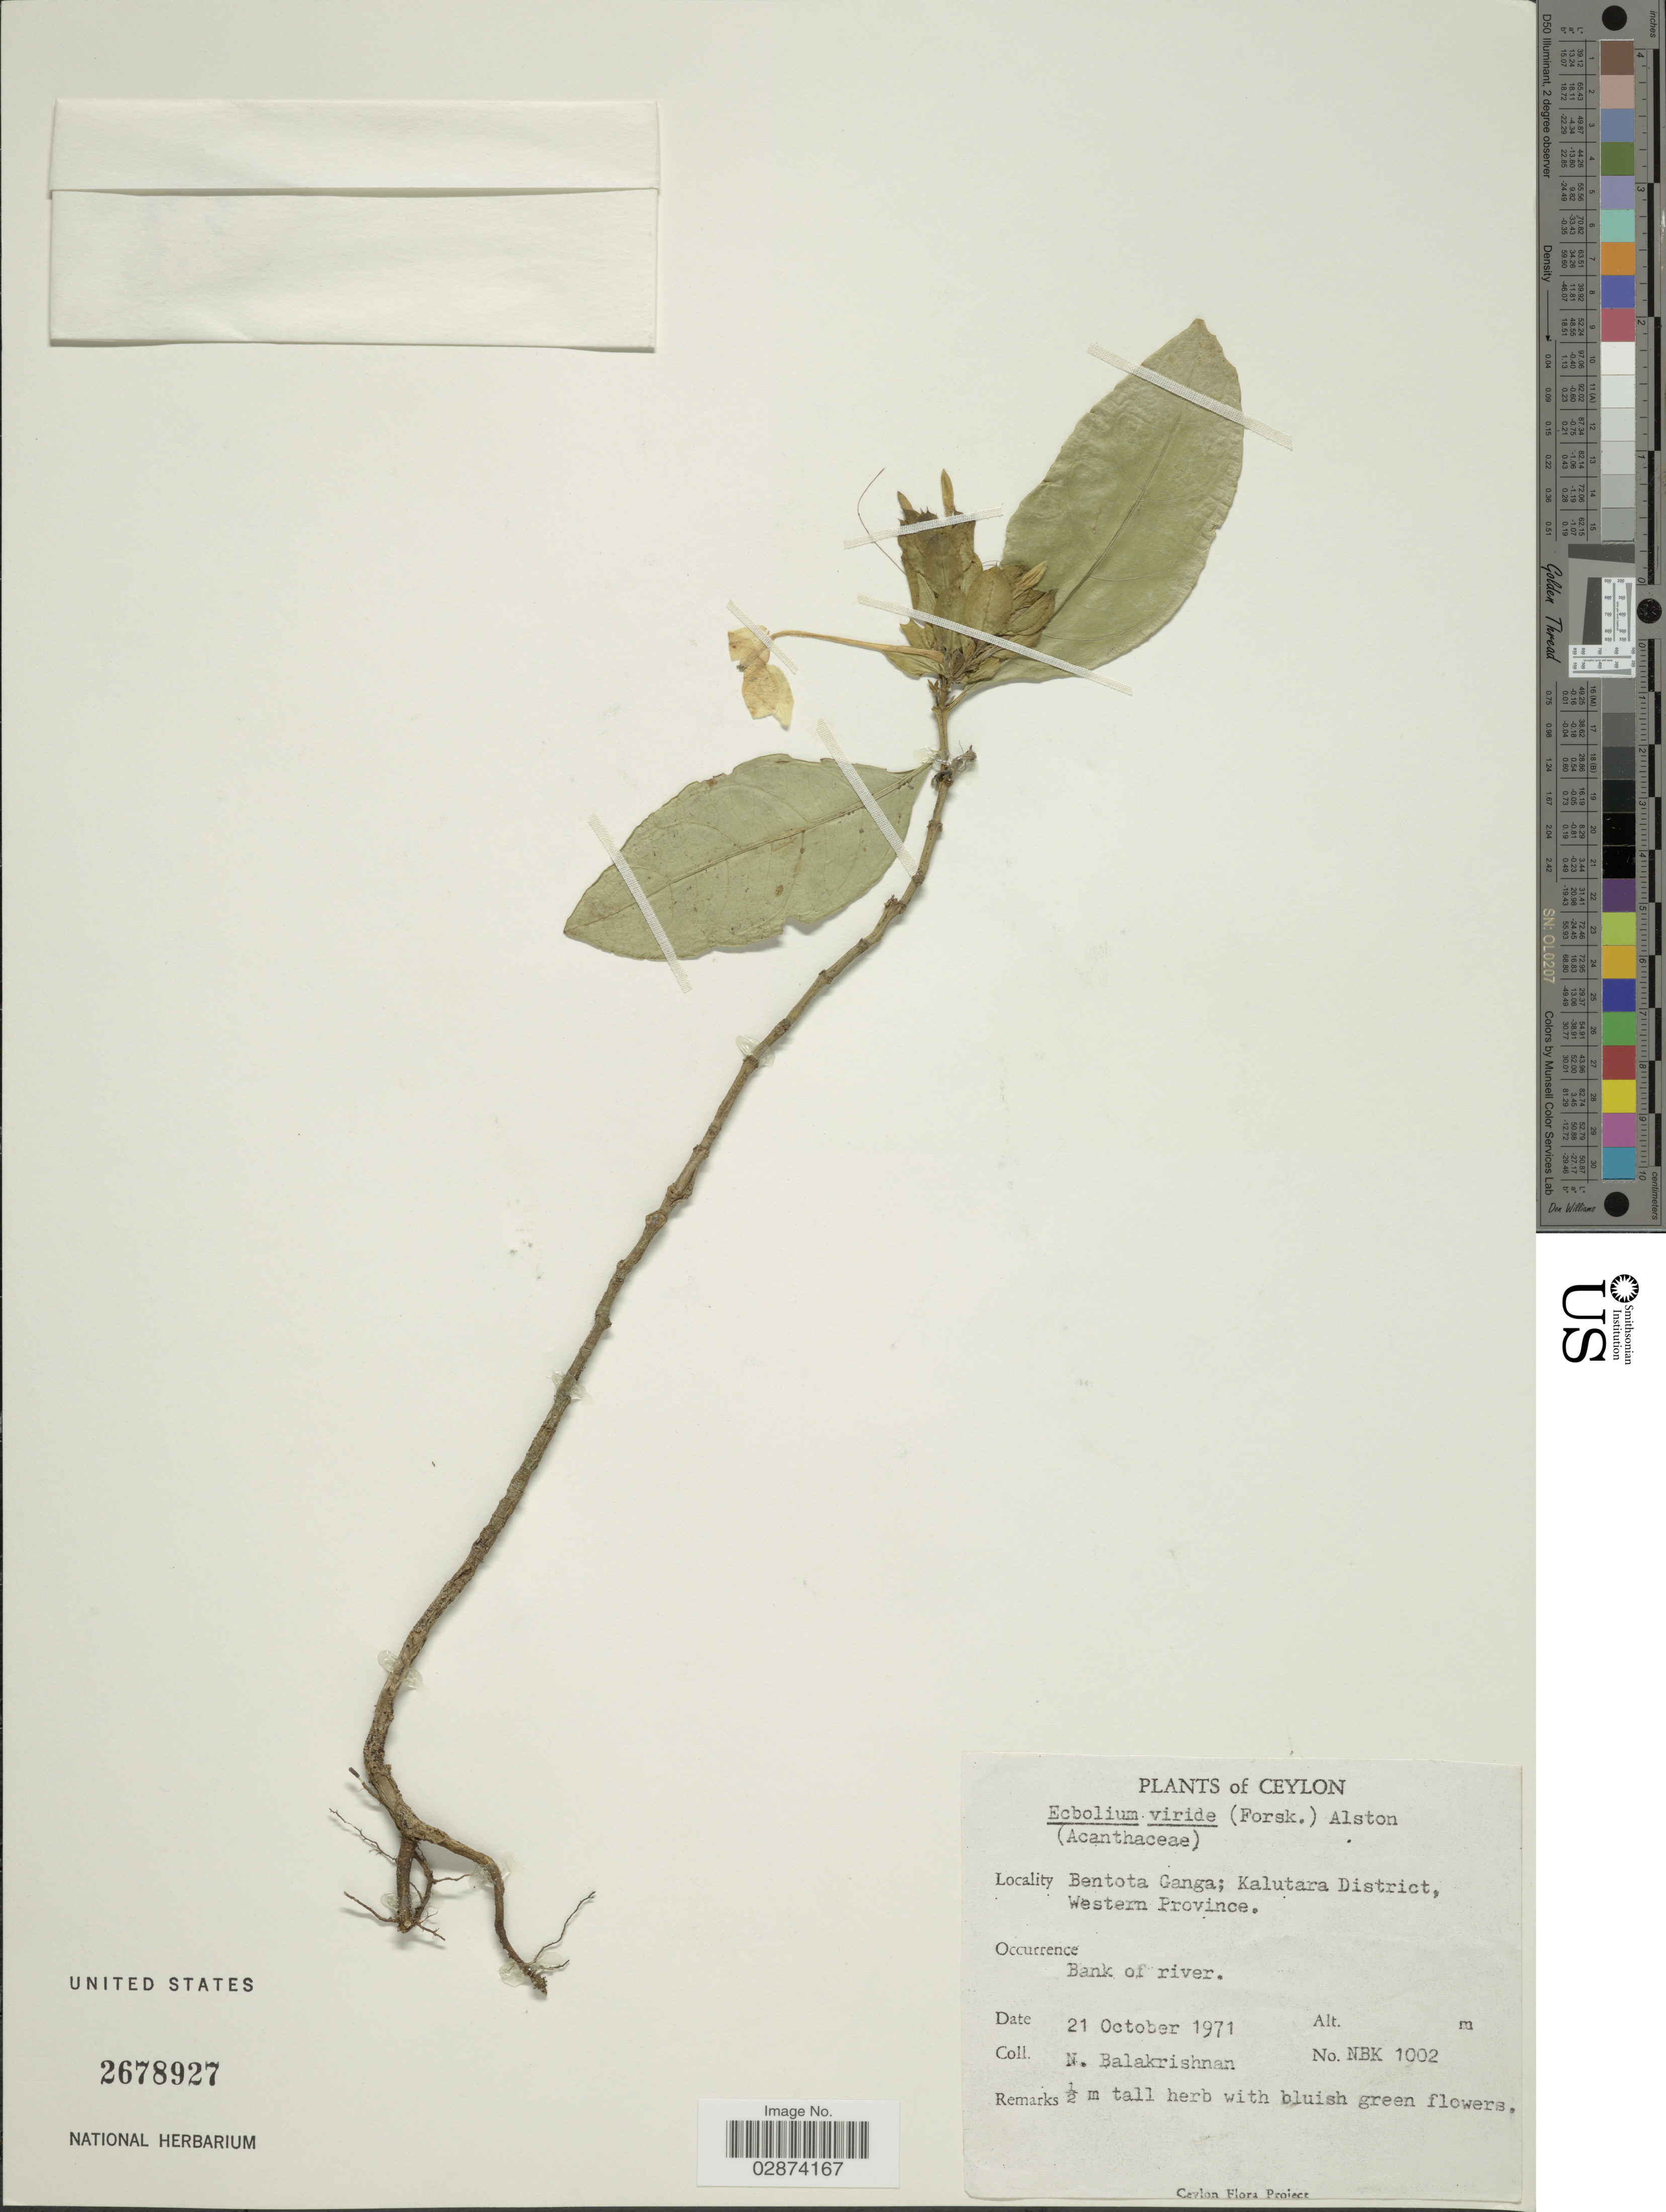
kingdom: Plantae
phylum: Tracheophyta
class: Magnoliopsida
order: Lamiales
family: Acanthaceae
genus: Ecbolium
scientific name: Ecbolium ligustrinum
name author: (Vahl) Vollesen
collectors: N. Balakrishnan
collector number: NBK 1002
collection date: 1971-10-21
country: Sri Lanka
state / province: Western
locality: Ceylon. Bentota Ganga; Kalutara District.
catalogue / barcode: US 2678927